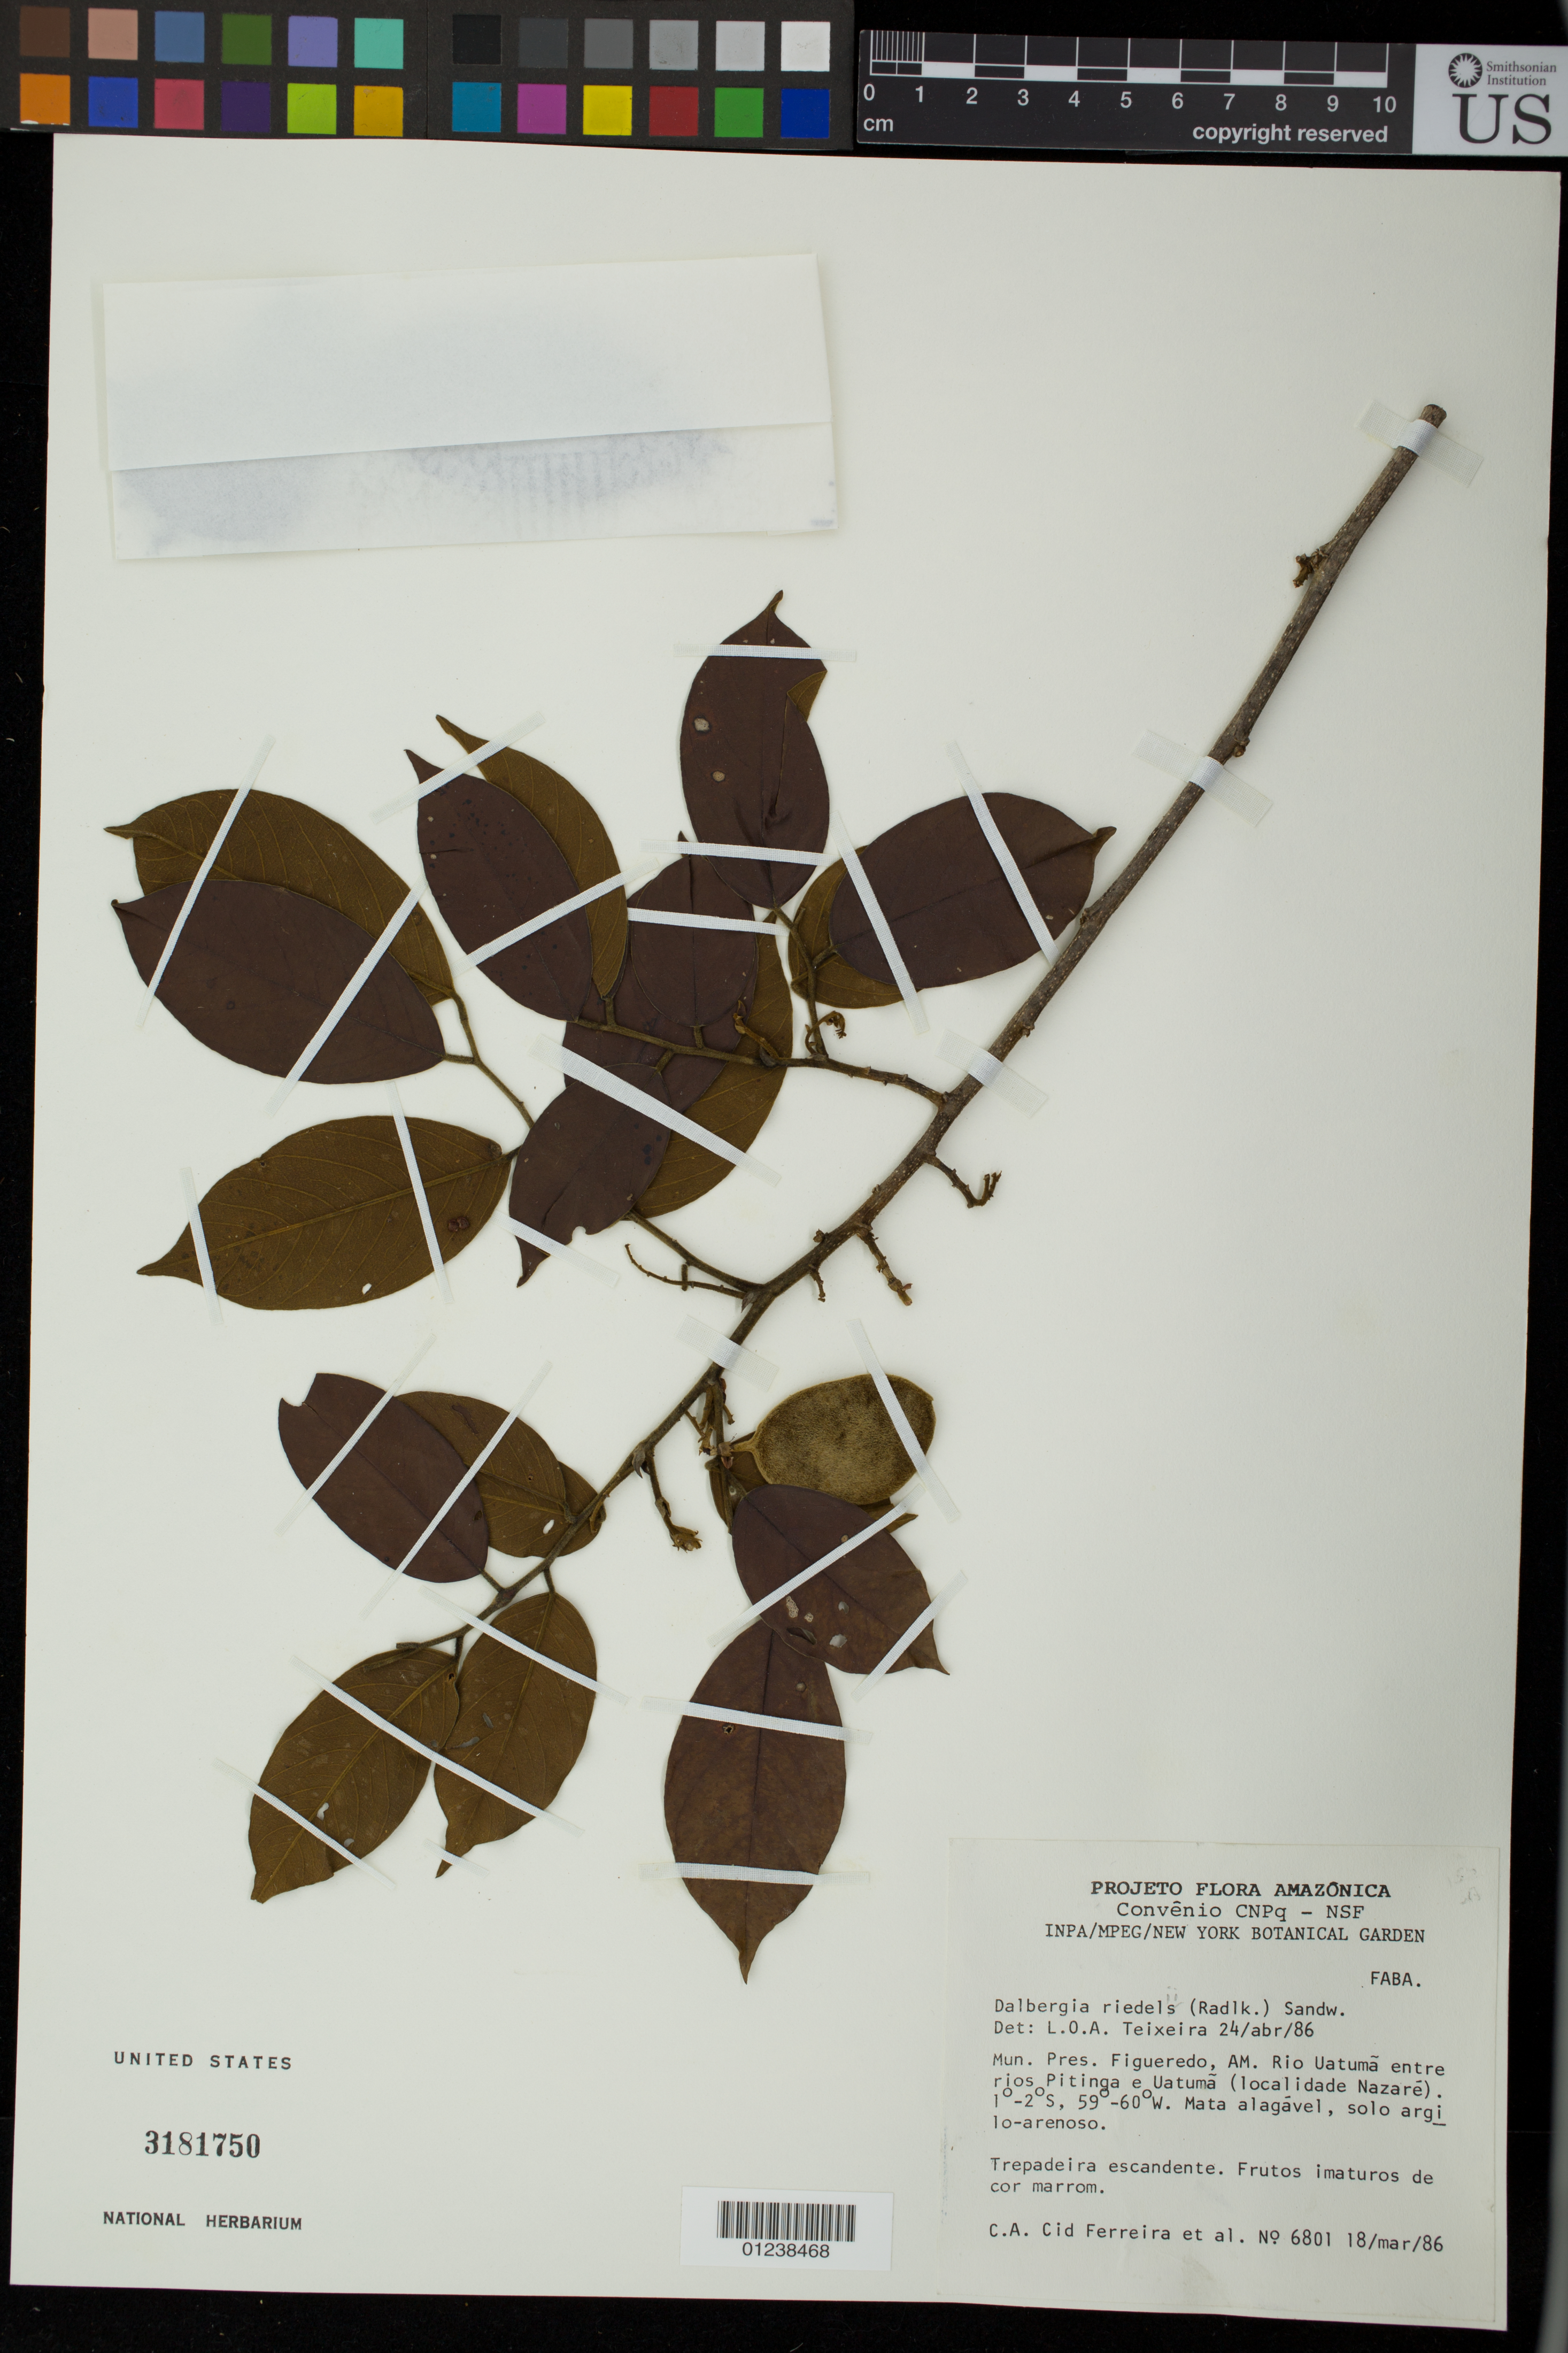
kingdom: Plantae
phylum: Tracheophyta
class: Magnoliopsida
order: Fabales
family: Fabaceae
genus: Dalbergia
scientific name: Dalbergia riedelii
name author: (Benth.) Sandwith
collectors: C. A. Cid Ferreira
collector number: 6801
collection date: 1986-03-18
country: Brazil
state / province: Bahia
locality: Mun. Pres. Figueredo, AM. Rio Uatuma entre rios Pitinga e Uatuma (localidade Nazare).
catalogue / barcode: US 3181750